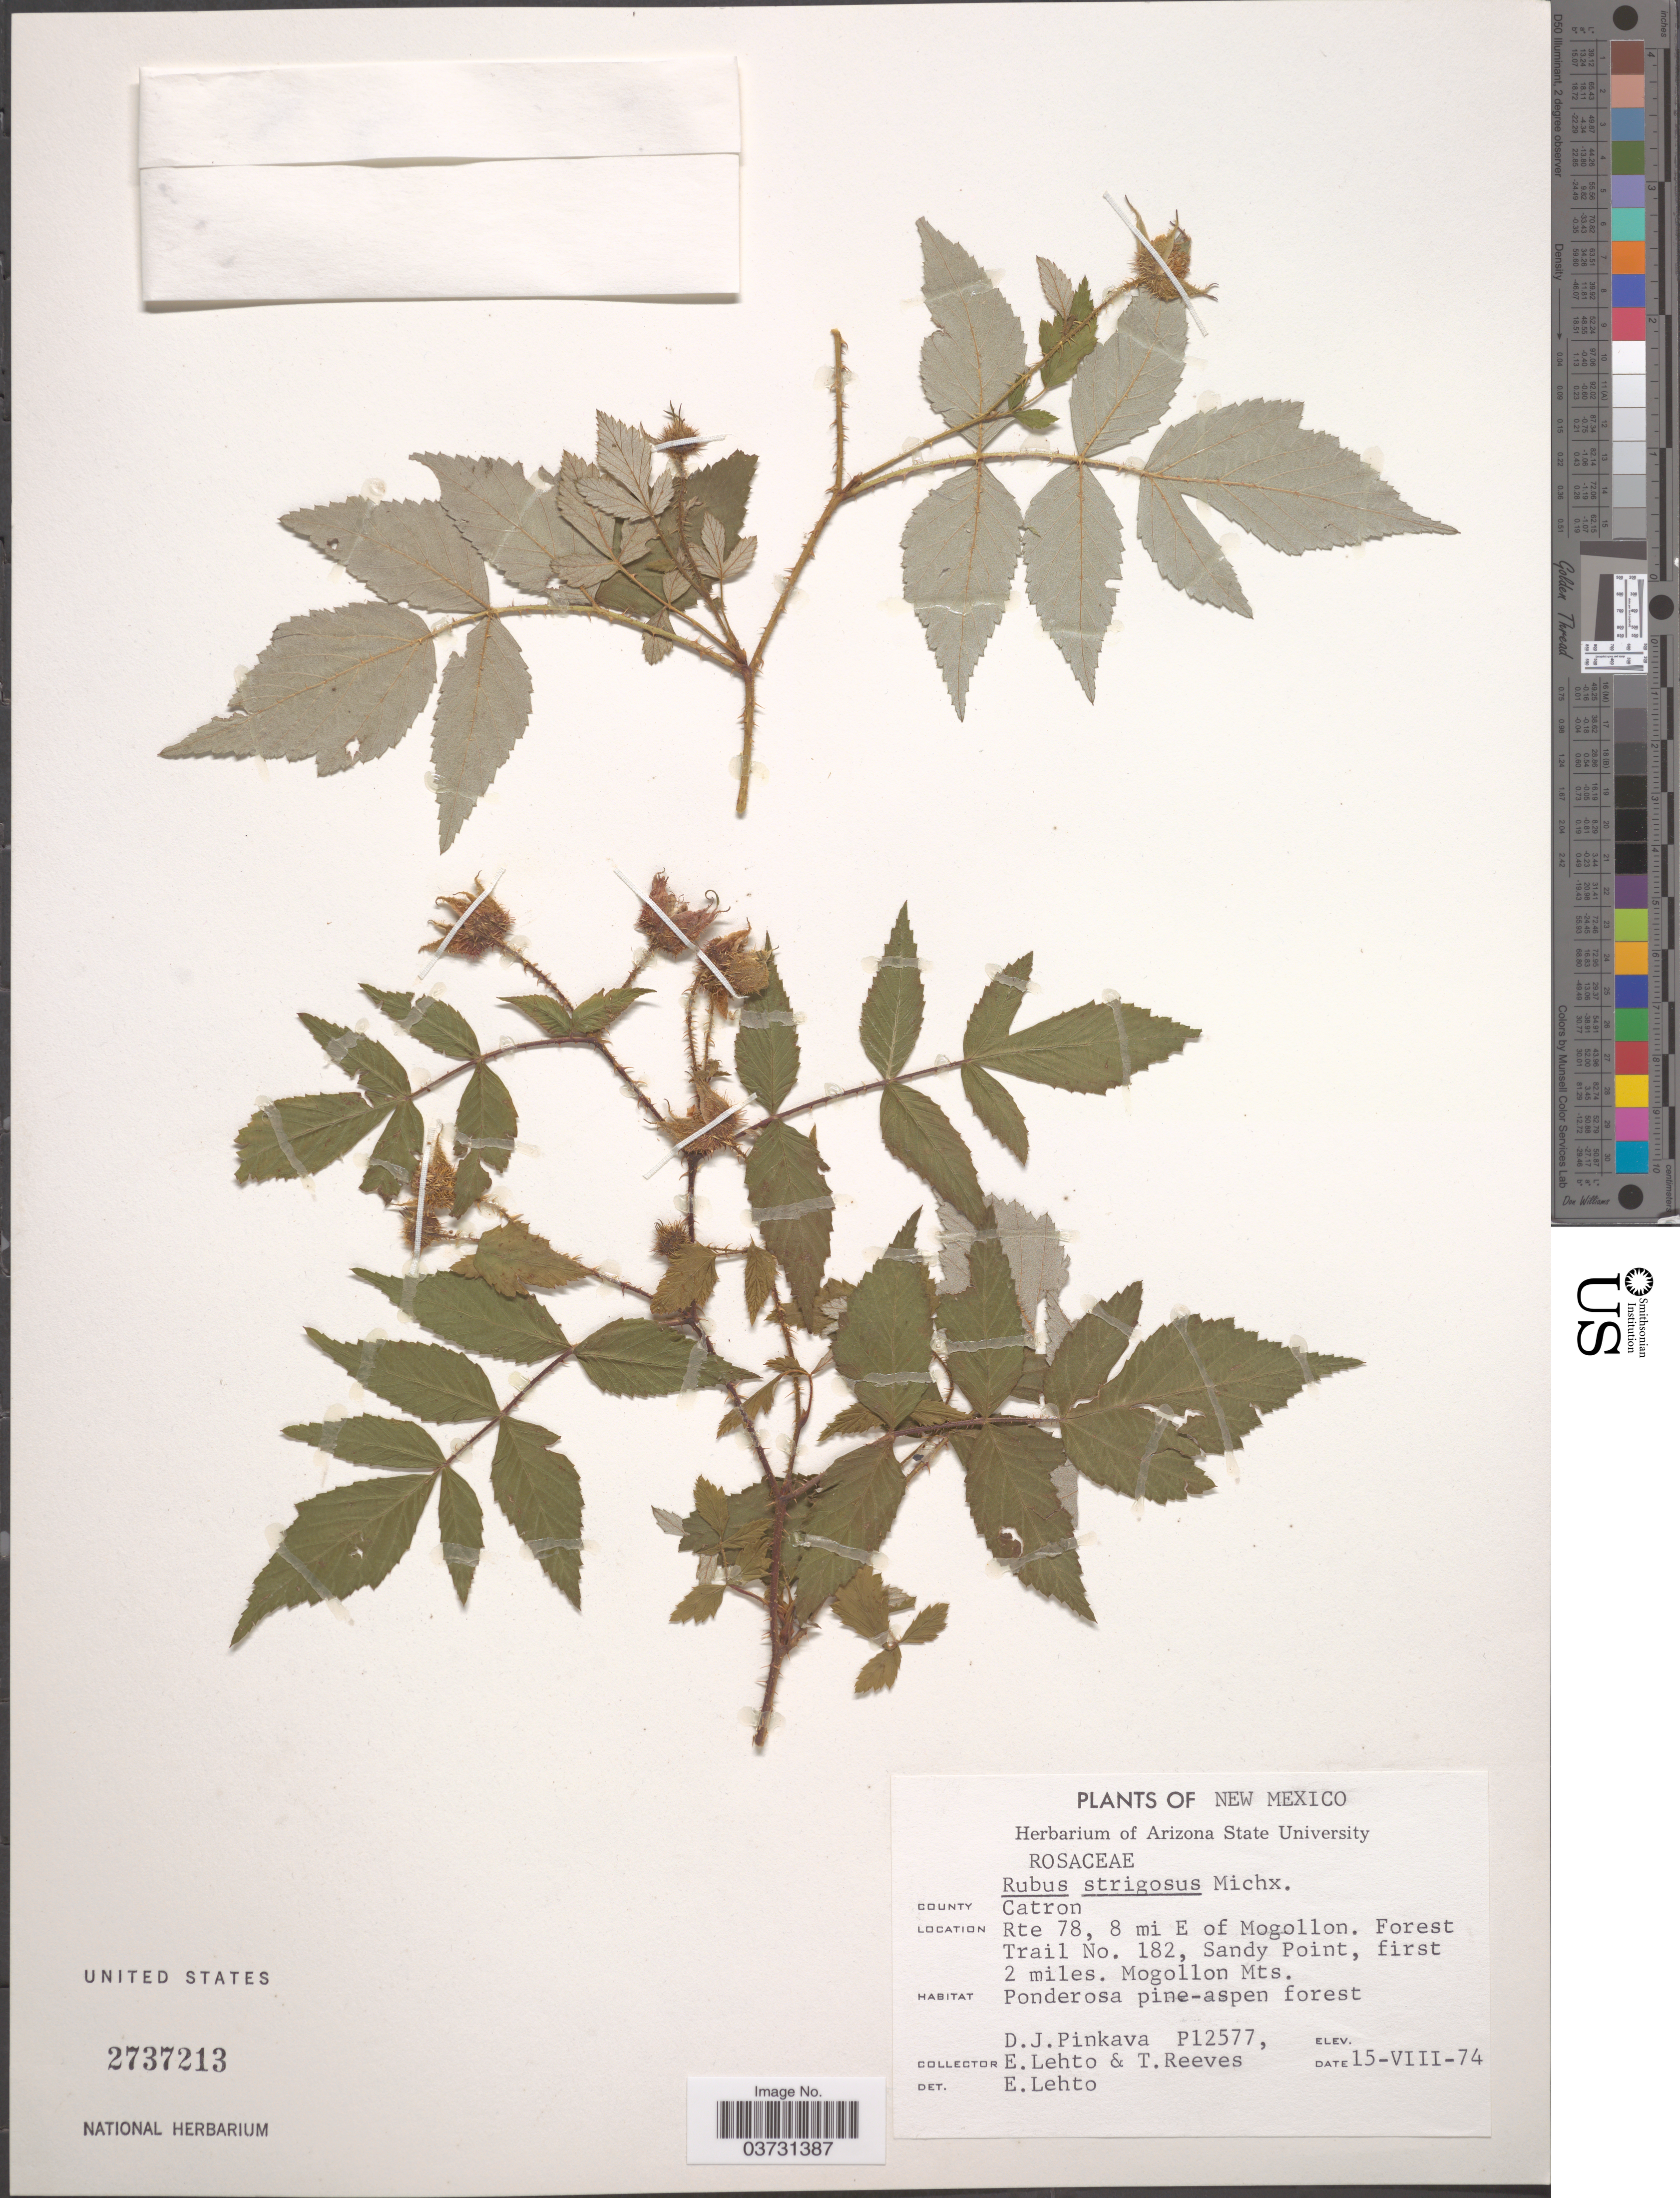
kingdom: Plantae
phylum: Tracheophyta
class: Magnoliopsida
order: Rosales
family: Rosaceae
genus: Rubus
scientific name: Rubus strigosus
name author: Michx.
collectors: D. J. Pinkava, E. Lehto & T. Reeves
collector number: P12577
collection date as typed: Transcribed d/m/y: 15/8/74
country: United States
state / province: New Mexico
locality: County Catron. Rte 78, 8 mi E of Mogollon. Forest Trail No. 182, Sandy Point, first 2 miles. Mogollon Mts.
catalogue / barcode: US 2737213